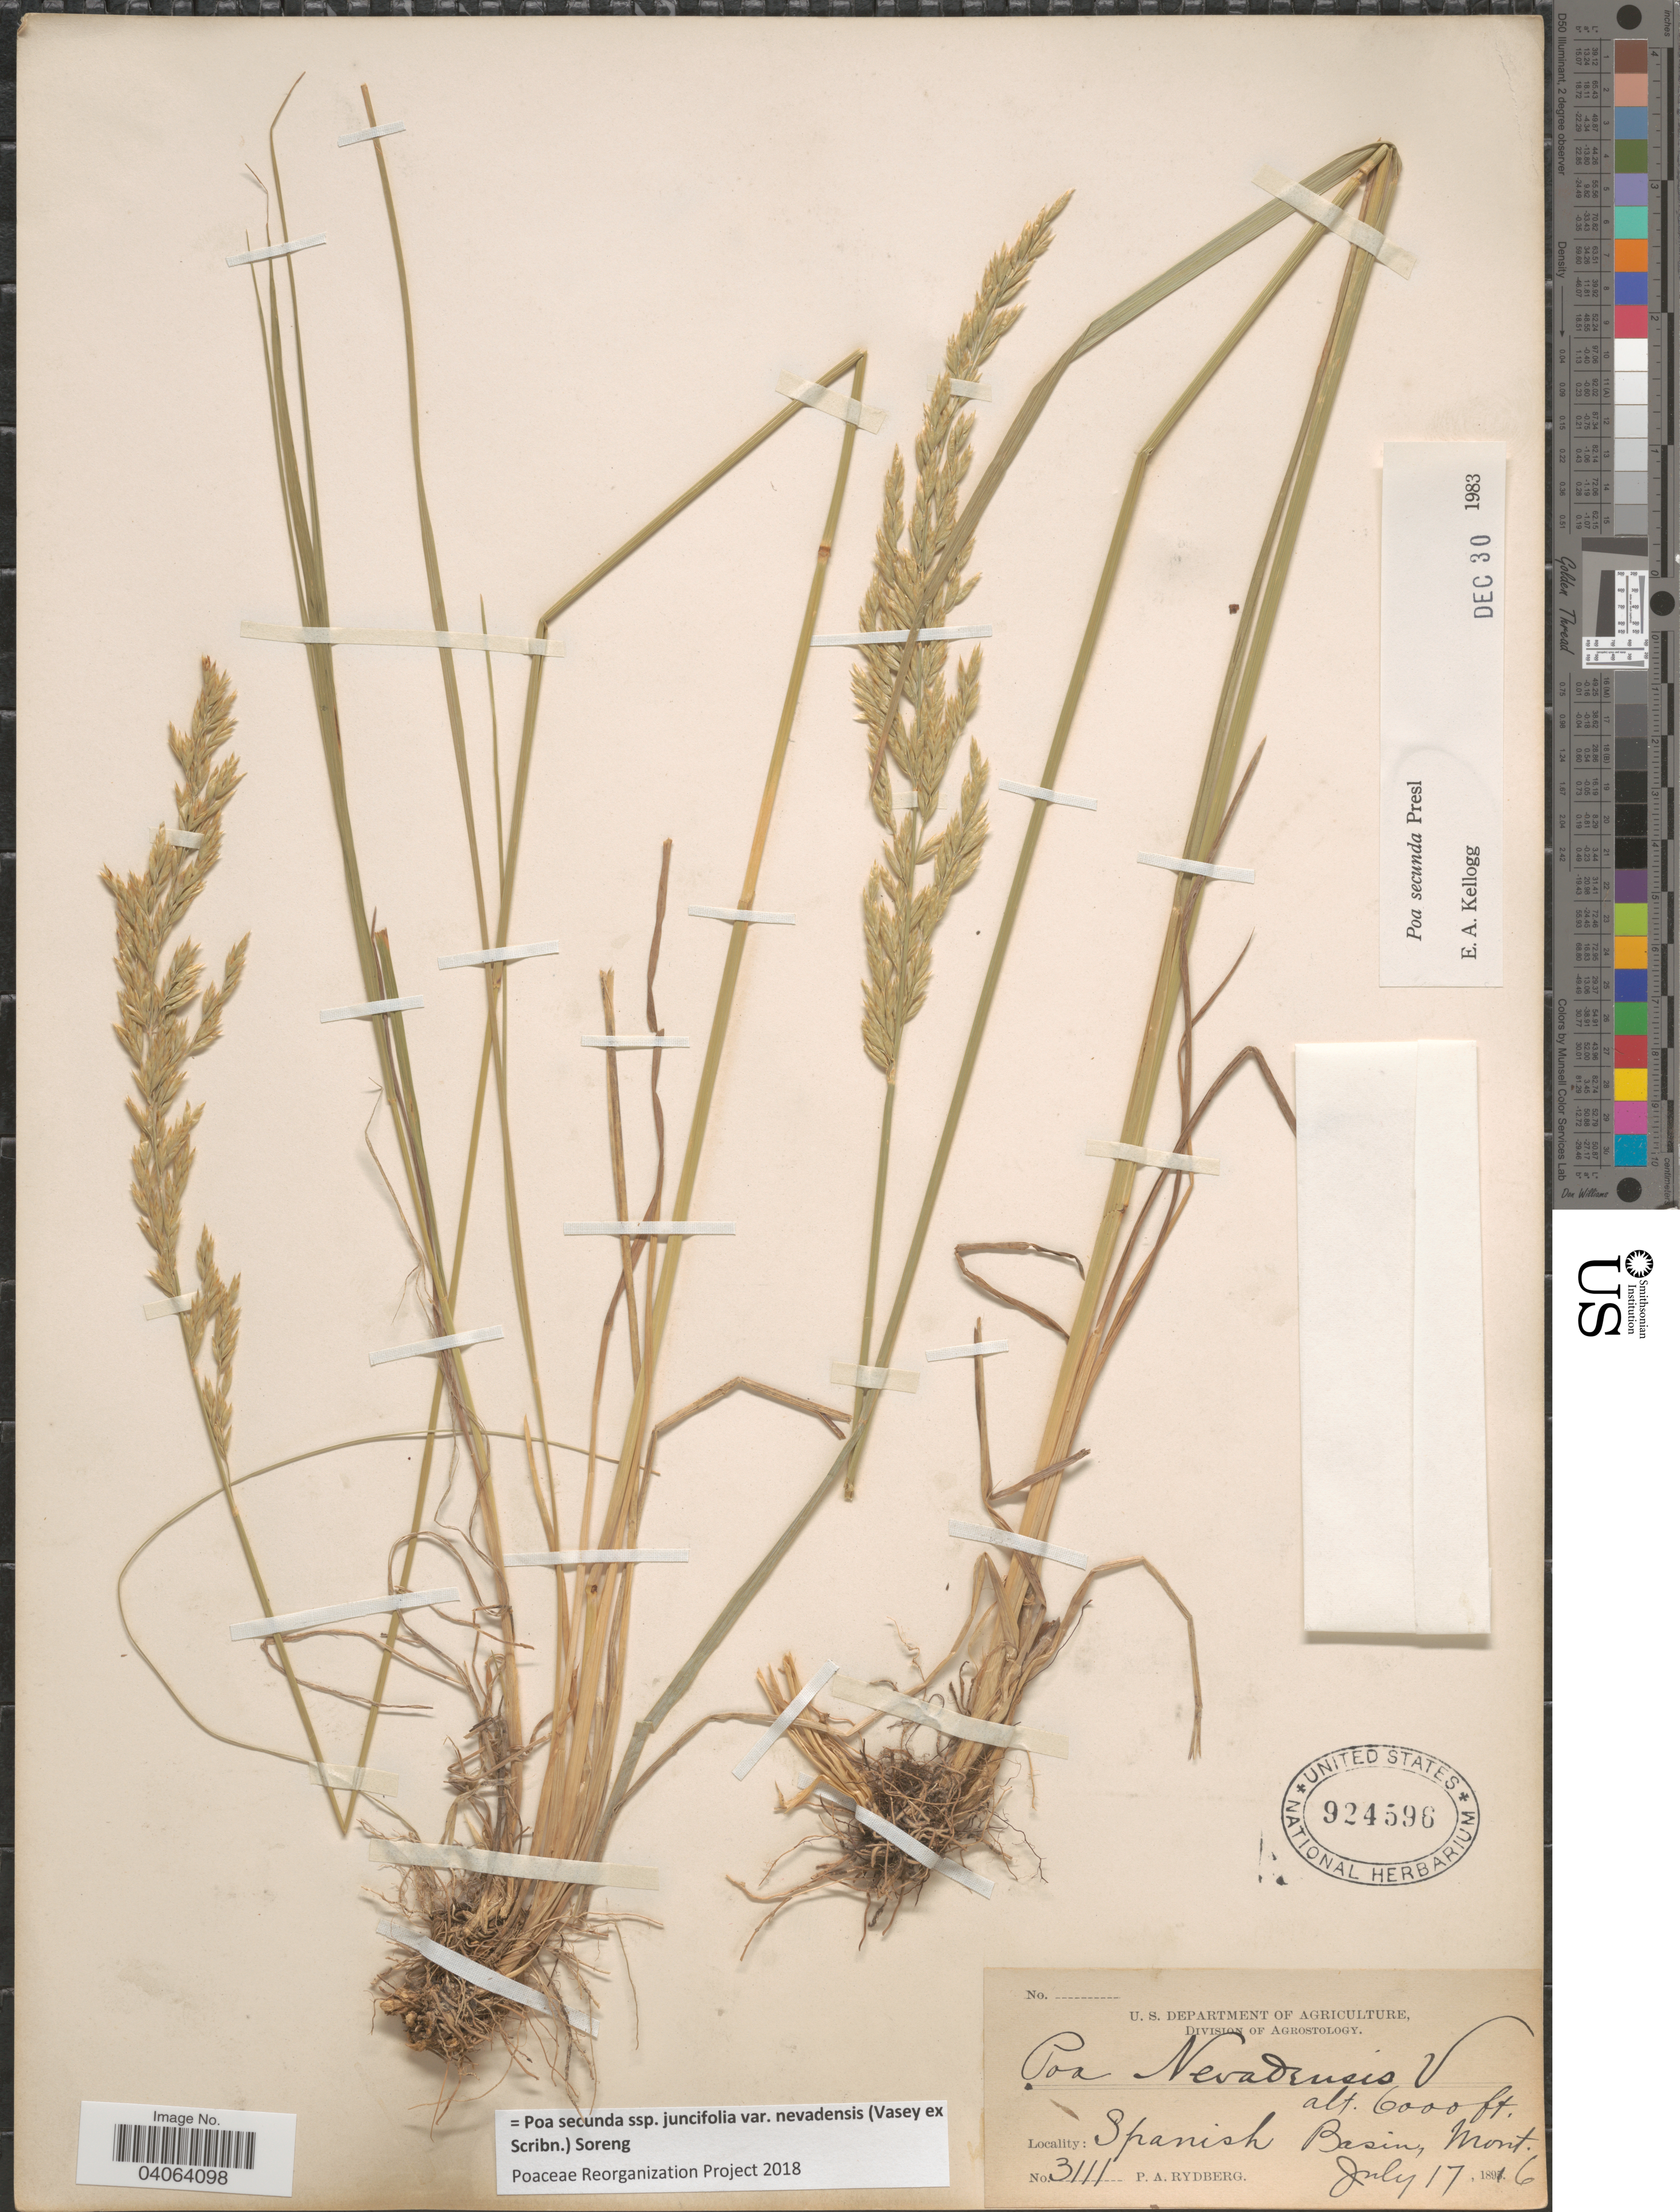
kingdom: Plantae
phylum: Tracheophyta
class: Liliopsida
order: Poales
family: Poaceae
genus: Poa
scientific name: Poa secunda subsp. juncifolia var. nevadensis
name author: (Vasey ex Scribn.) Soreng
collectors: P. A. Rydberg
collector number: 3111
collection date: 1896-07-17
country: United States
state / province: Montana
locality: Spanish Basin.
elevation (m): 1829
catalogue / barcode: US 924596